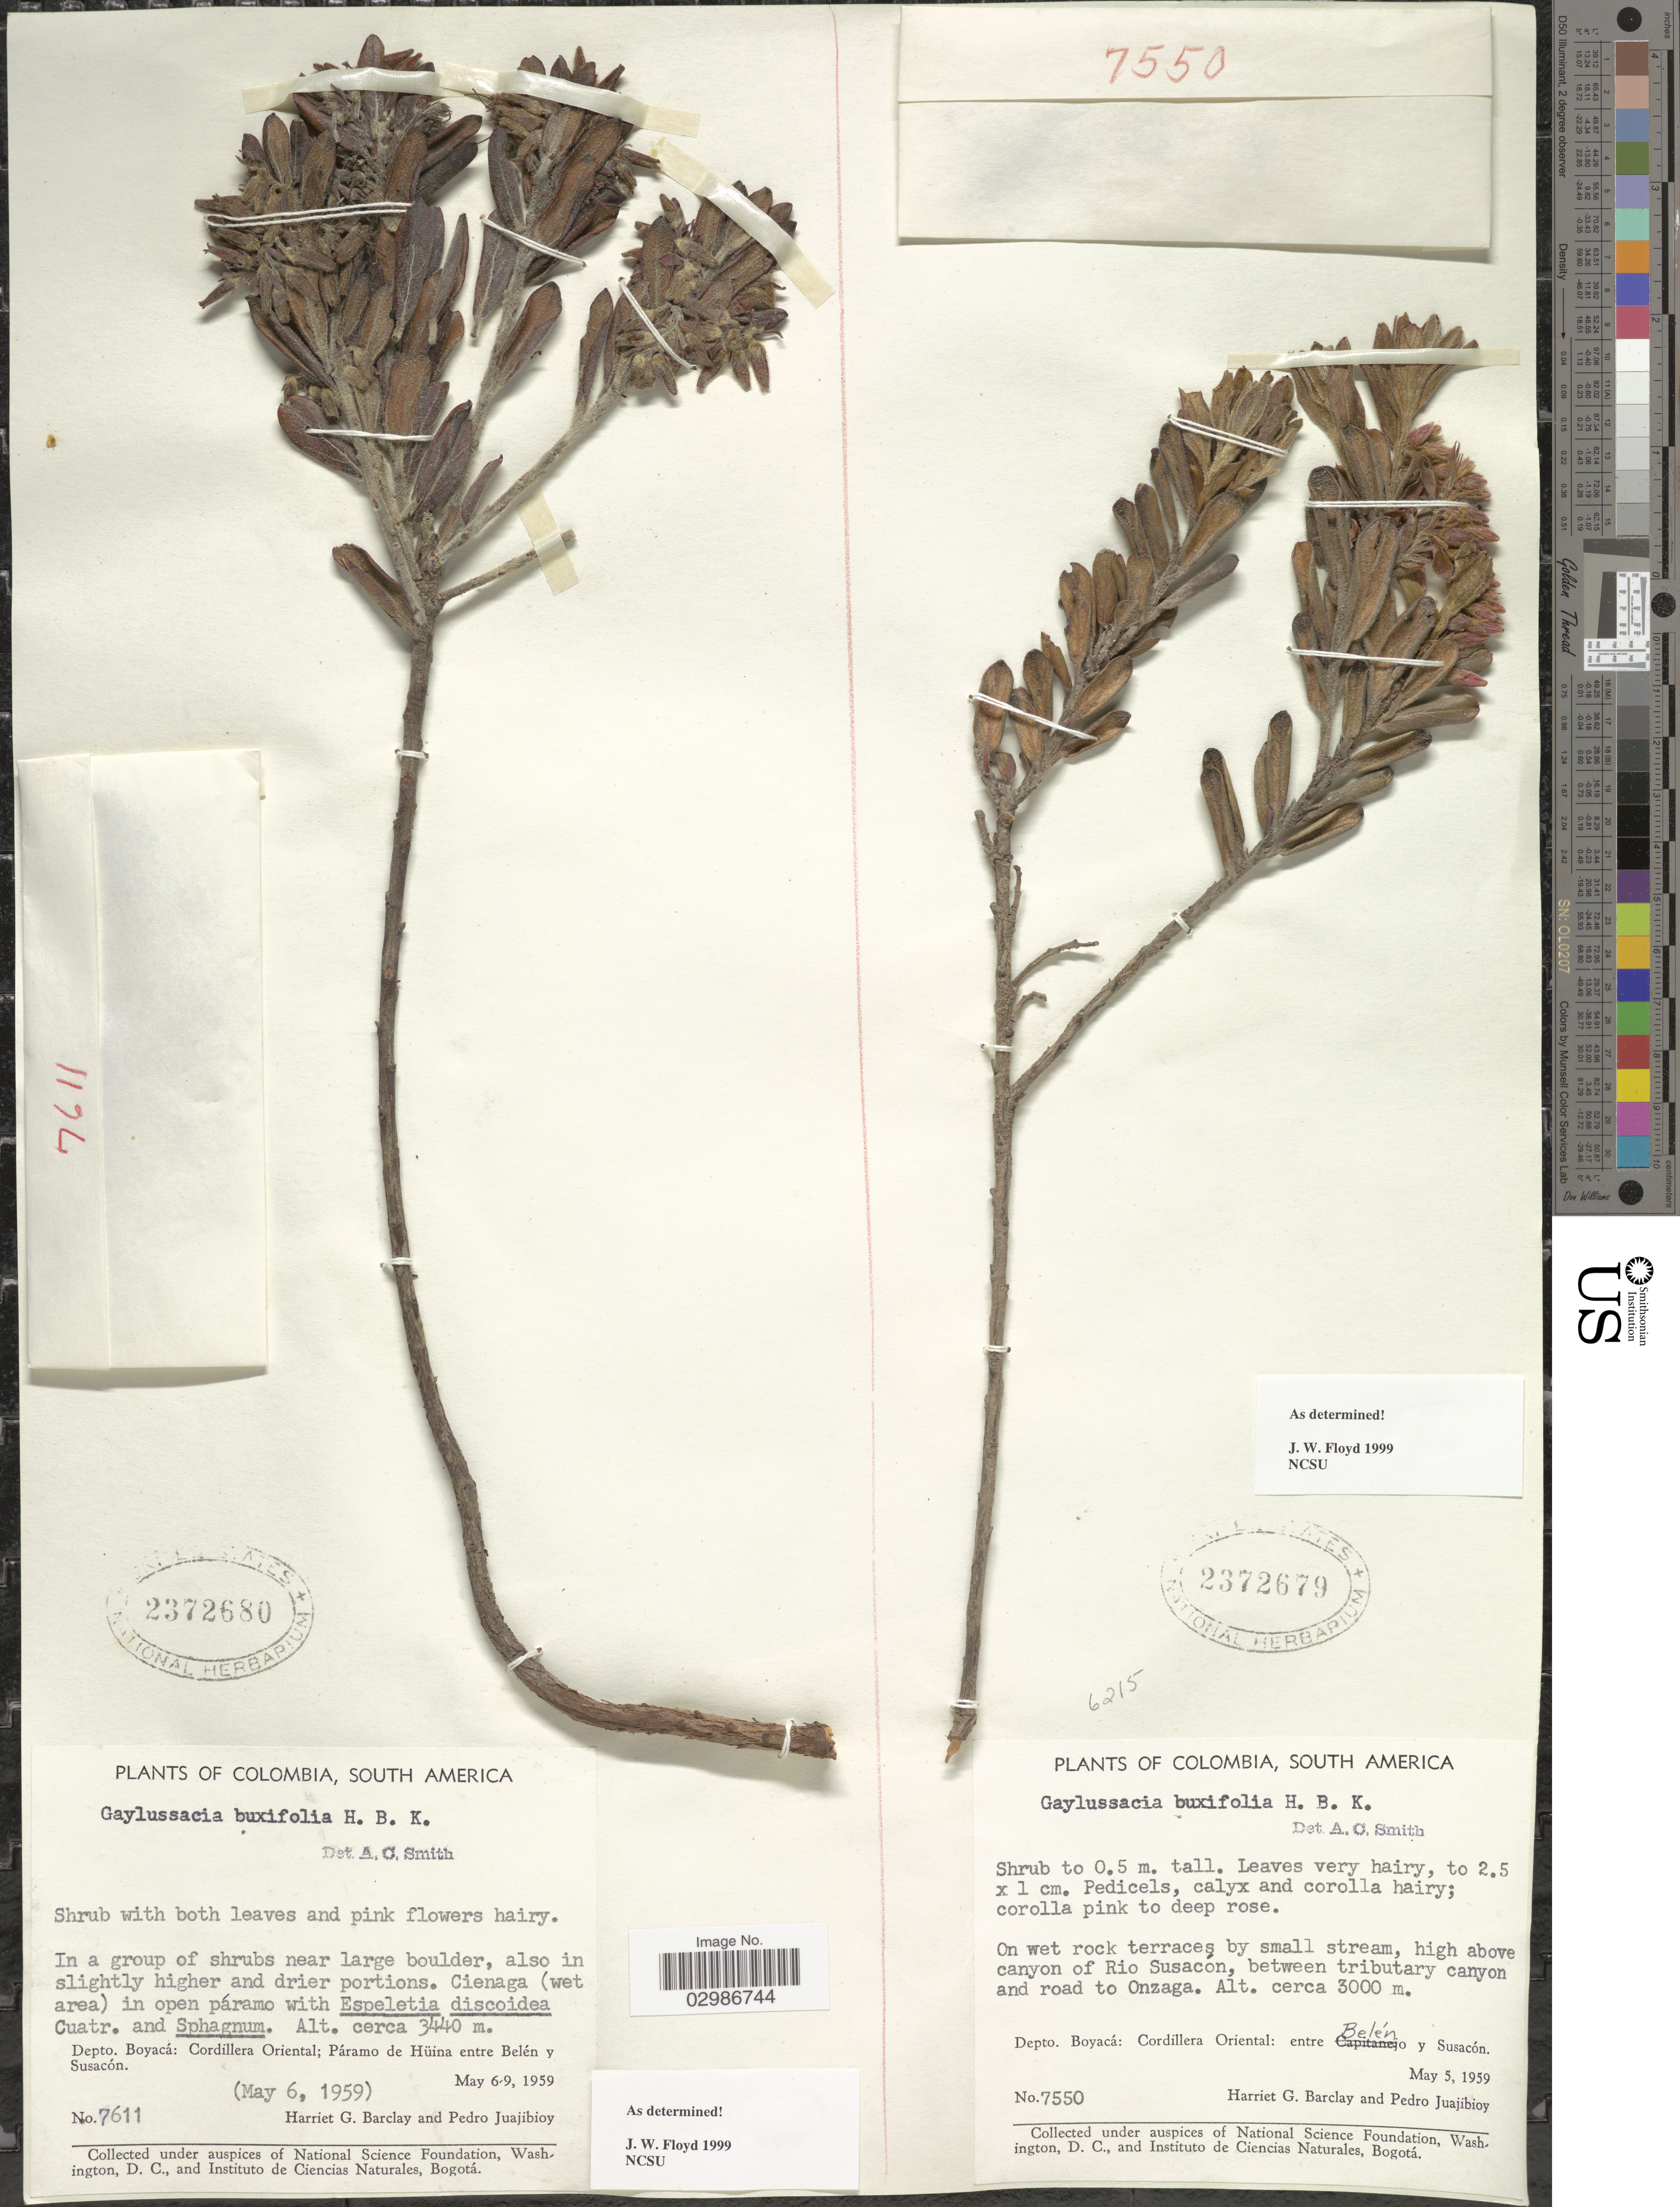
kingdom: Plantae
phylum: Tracheophyta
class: Magnoliopsida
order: Ericales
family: Ericaceae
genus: Gaylussacia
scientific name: Gaylussacia buxifolia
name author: Kunth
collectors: H. G. Barclay & P. Juajibioy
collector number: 7550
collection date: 1959-05-05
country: Colombia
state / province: Boyacá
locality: High above canyon of Rio Susacón, between tributary canyon and road to Onzaga, Dept. Boyacá: Cordillera Oriental: entre Belén y Susacón.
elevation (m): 3000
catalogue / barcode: US 2372679-2